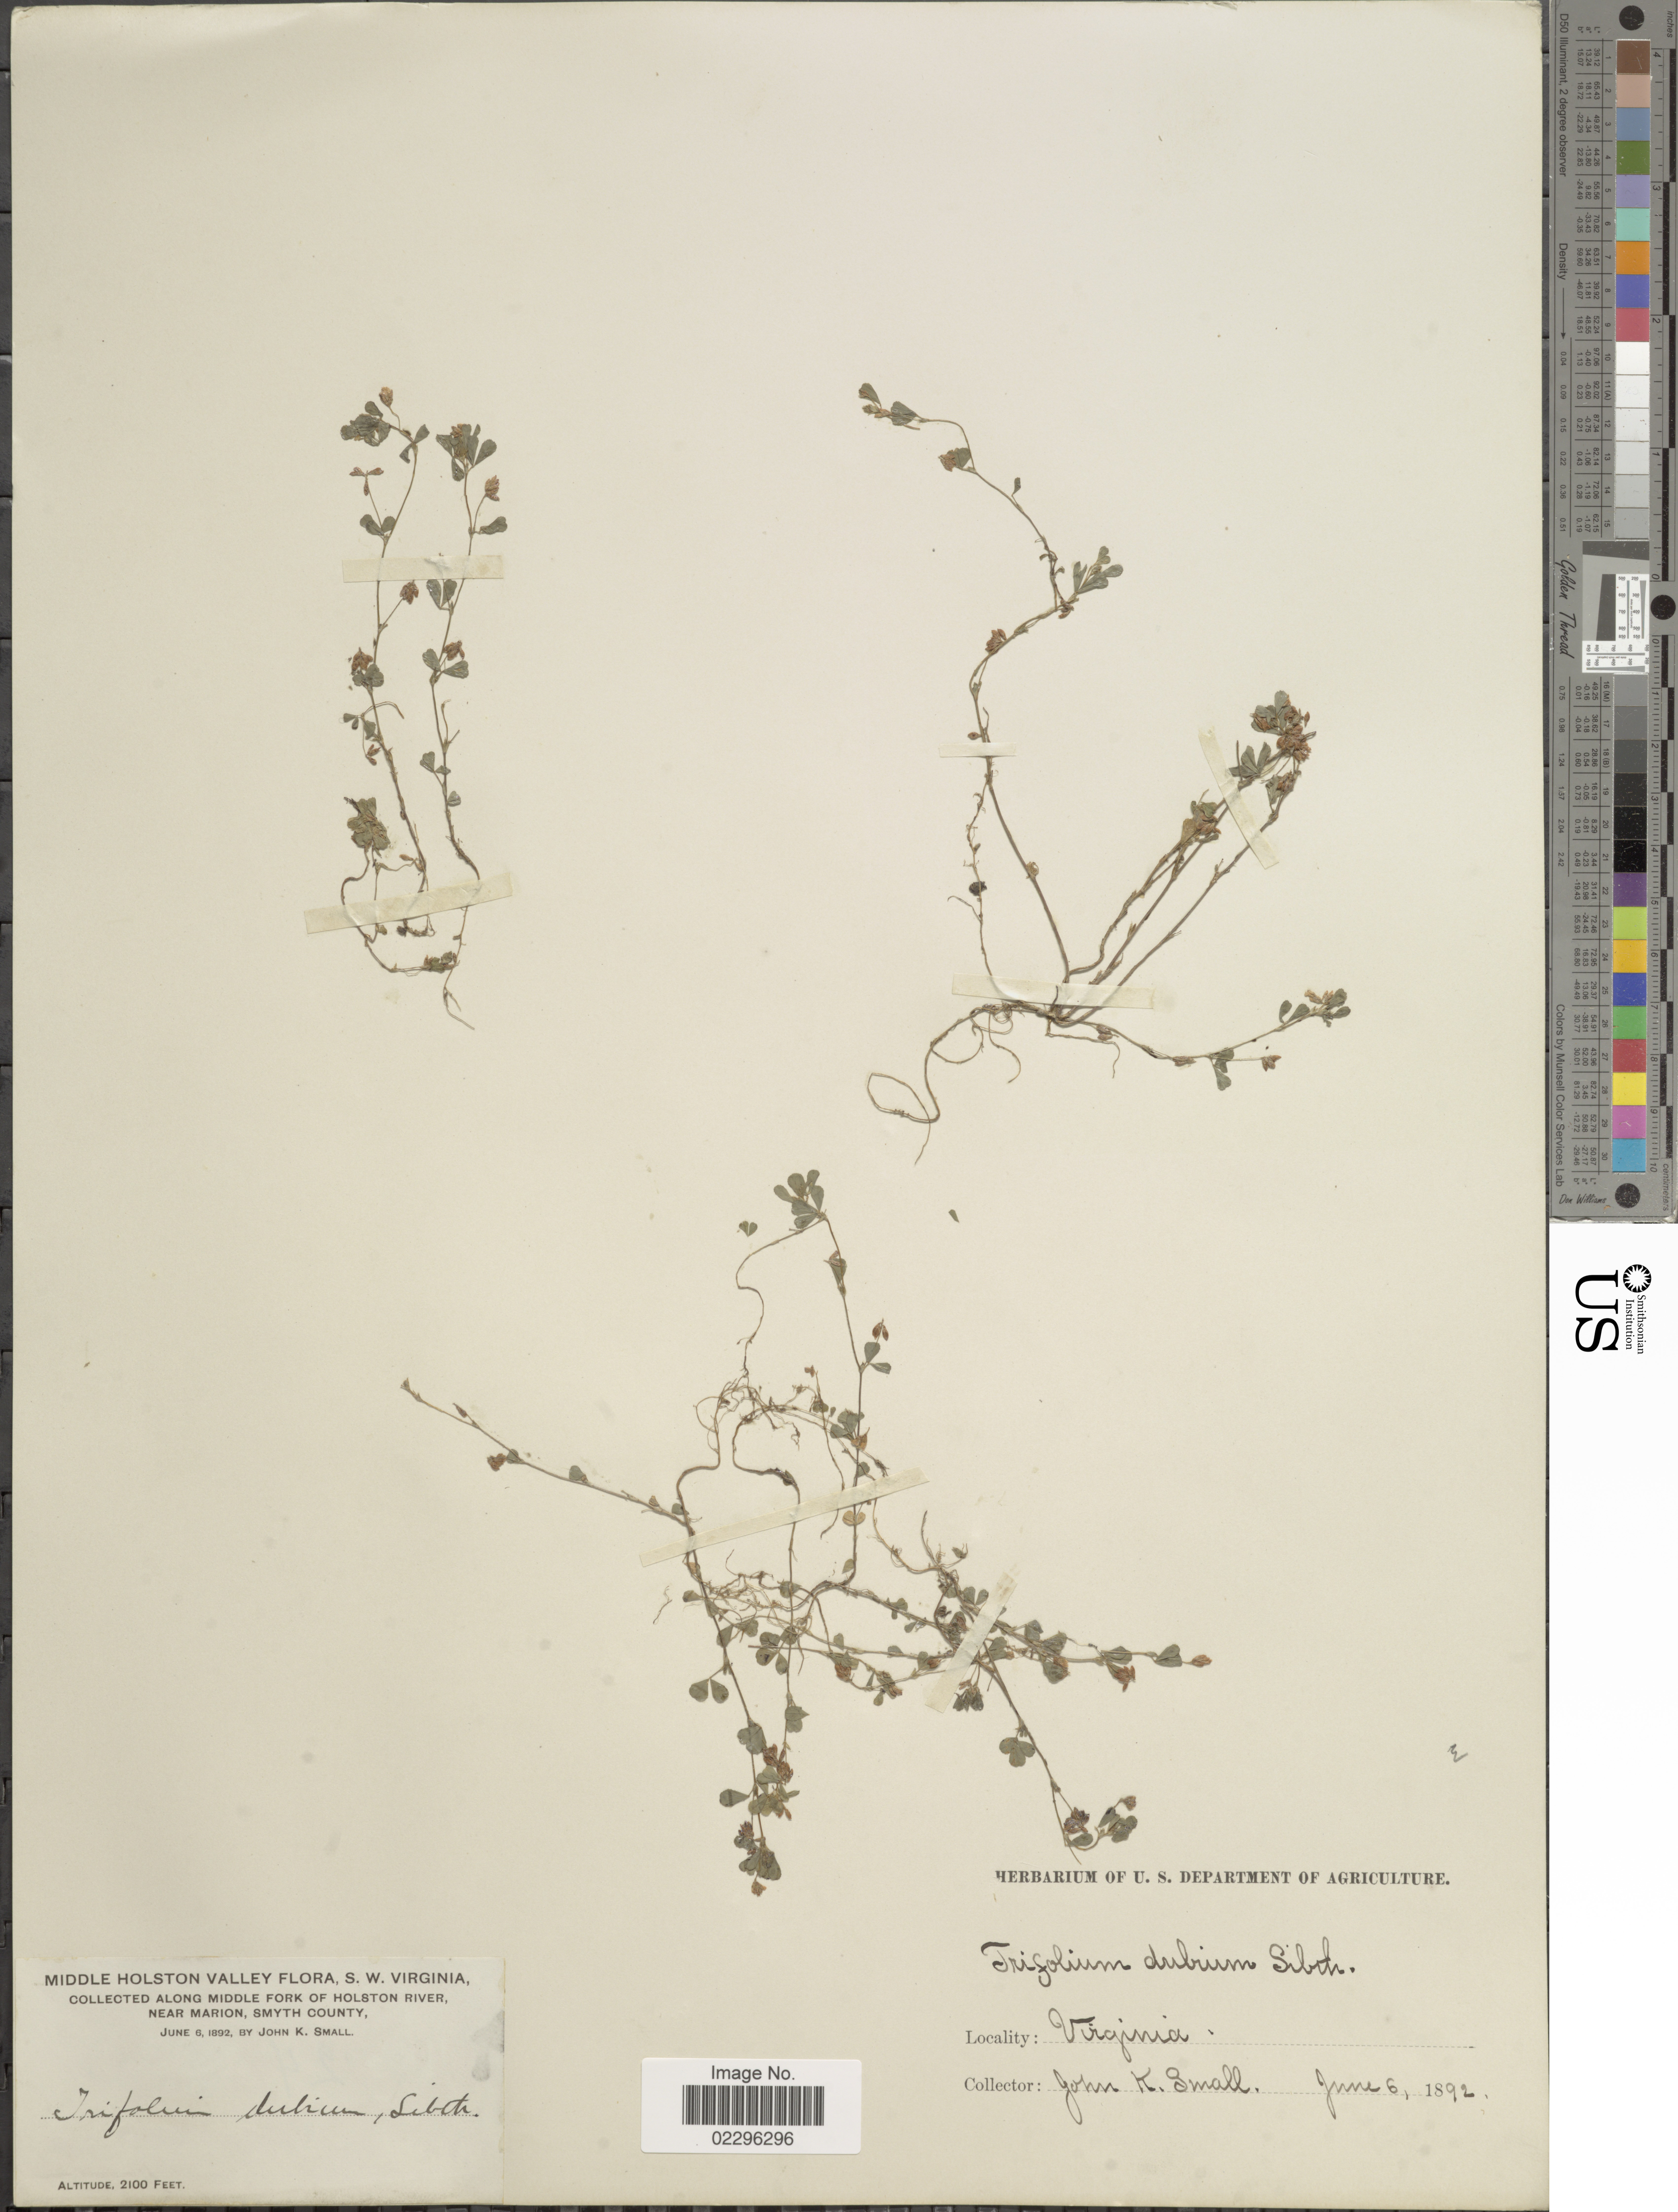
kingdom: Plantae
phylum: Tracheophyta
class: Magnoliopsida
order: Fabales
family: Fabaceae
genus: Trifolium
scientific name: Trifolium dubium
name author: Sibth.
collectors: J. K. Small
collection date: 1892-06-06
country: United States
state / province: Virginia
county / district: Smyth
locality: Middle Holston Valley, S.W. Virginia. Along Middle Fork of Holston River, near Marion, Smyth County.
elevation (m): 640